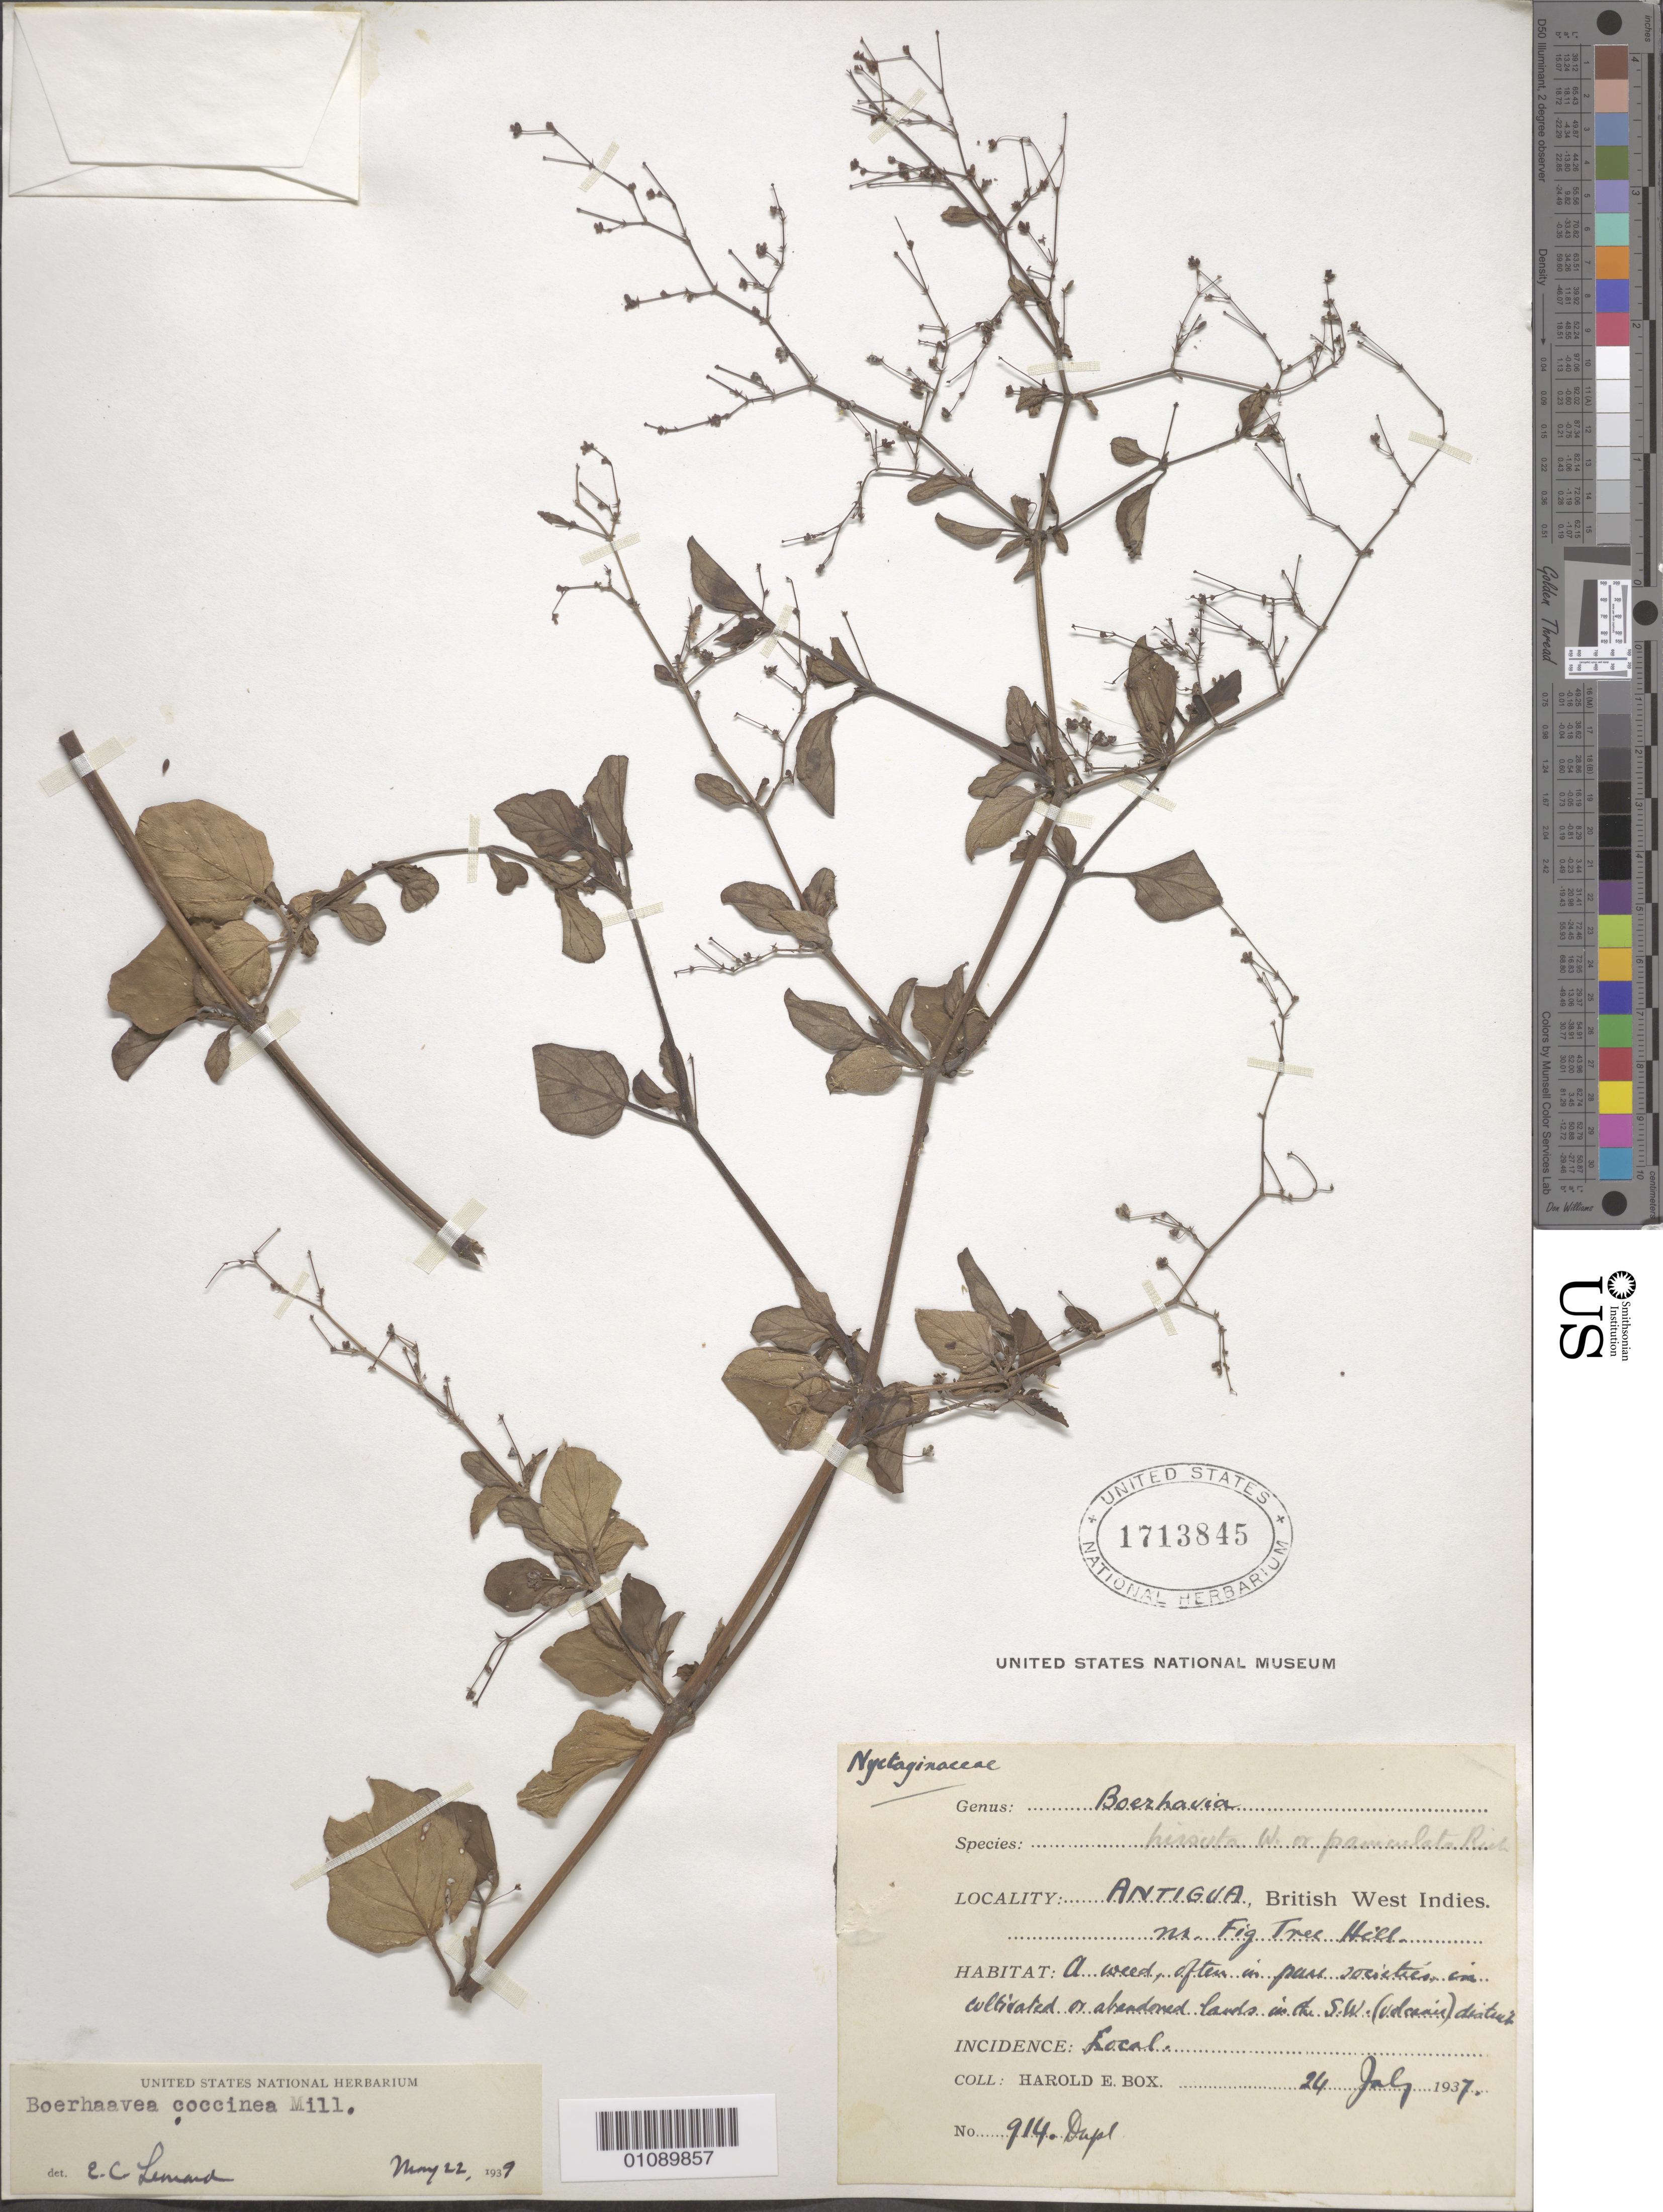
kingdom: Plantae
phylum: Tracheophyta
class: Magnoliopsida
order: Caryophyllales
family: Nyctaginaceae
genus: Boerhavia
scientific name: Boerhavia coccinea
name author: Mill.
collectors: H. E. Box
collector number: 914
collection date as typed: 24 Jul 1937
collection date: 1937-07-24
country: Antigua and Barbuda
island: Antigua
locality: SW (volcanic) district, near Fig Tree HIll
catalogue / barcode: US 1713845